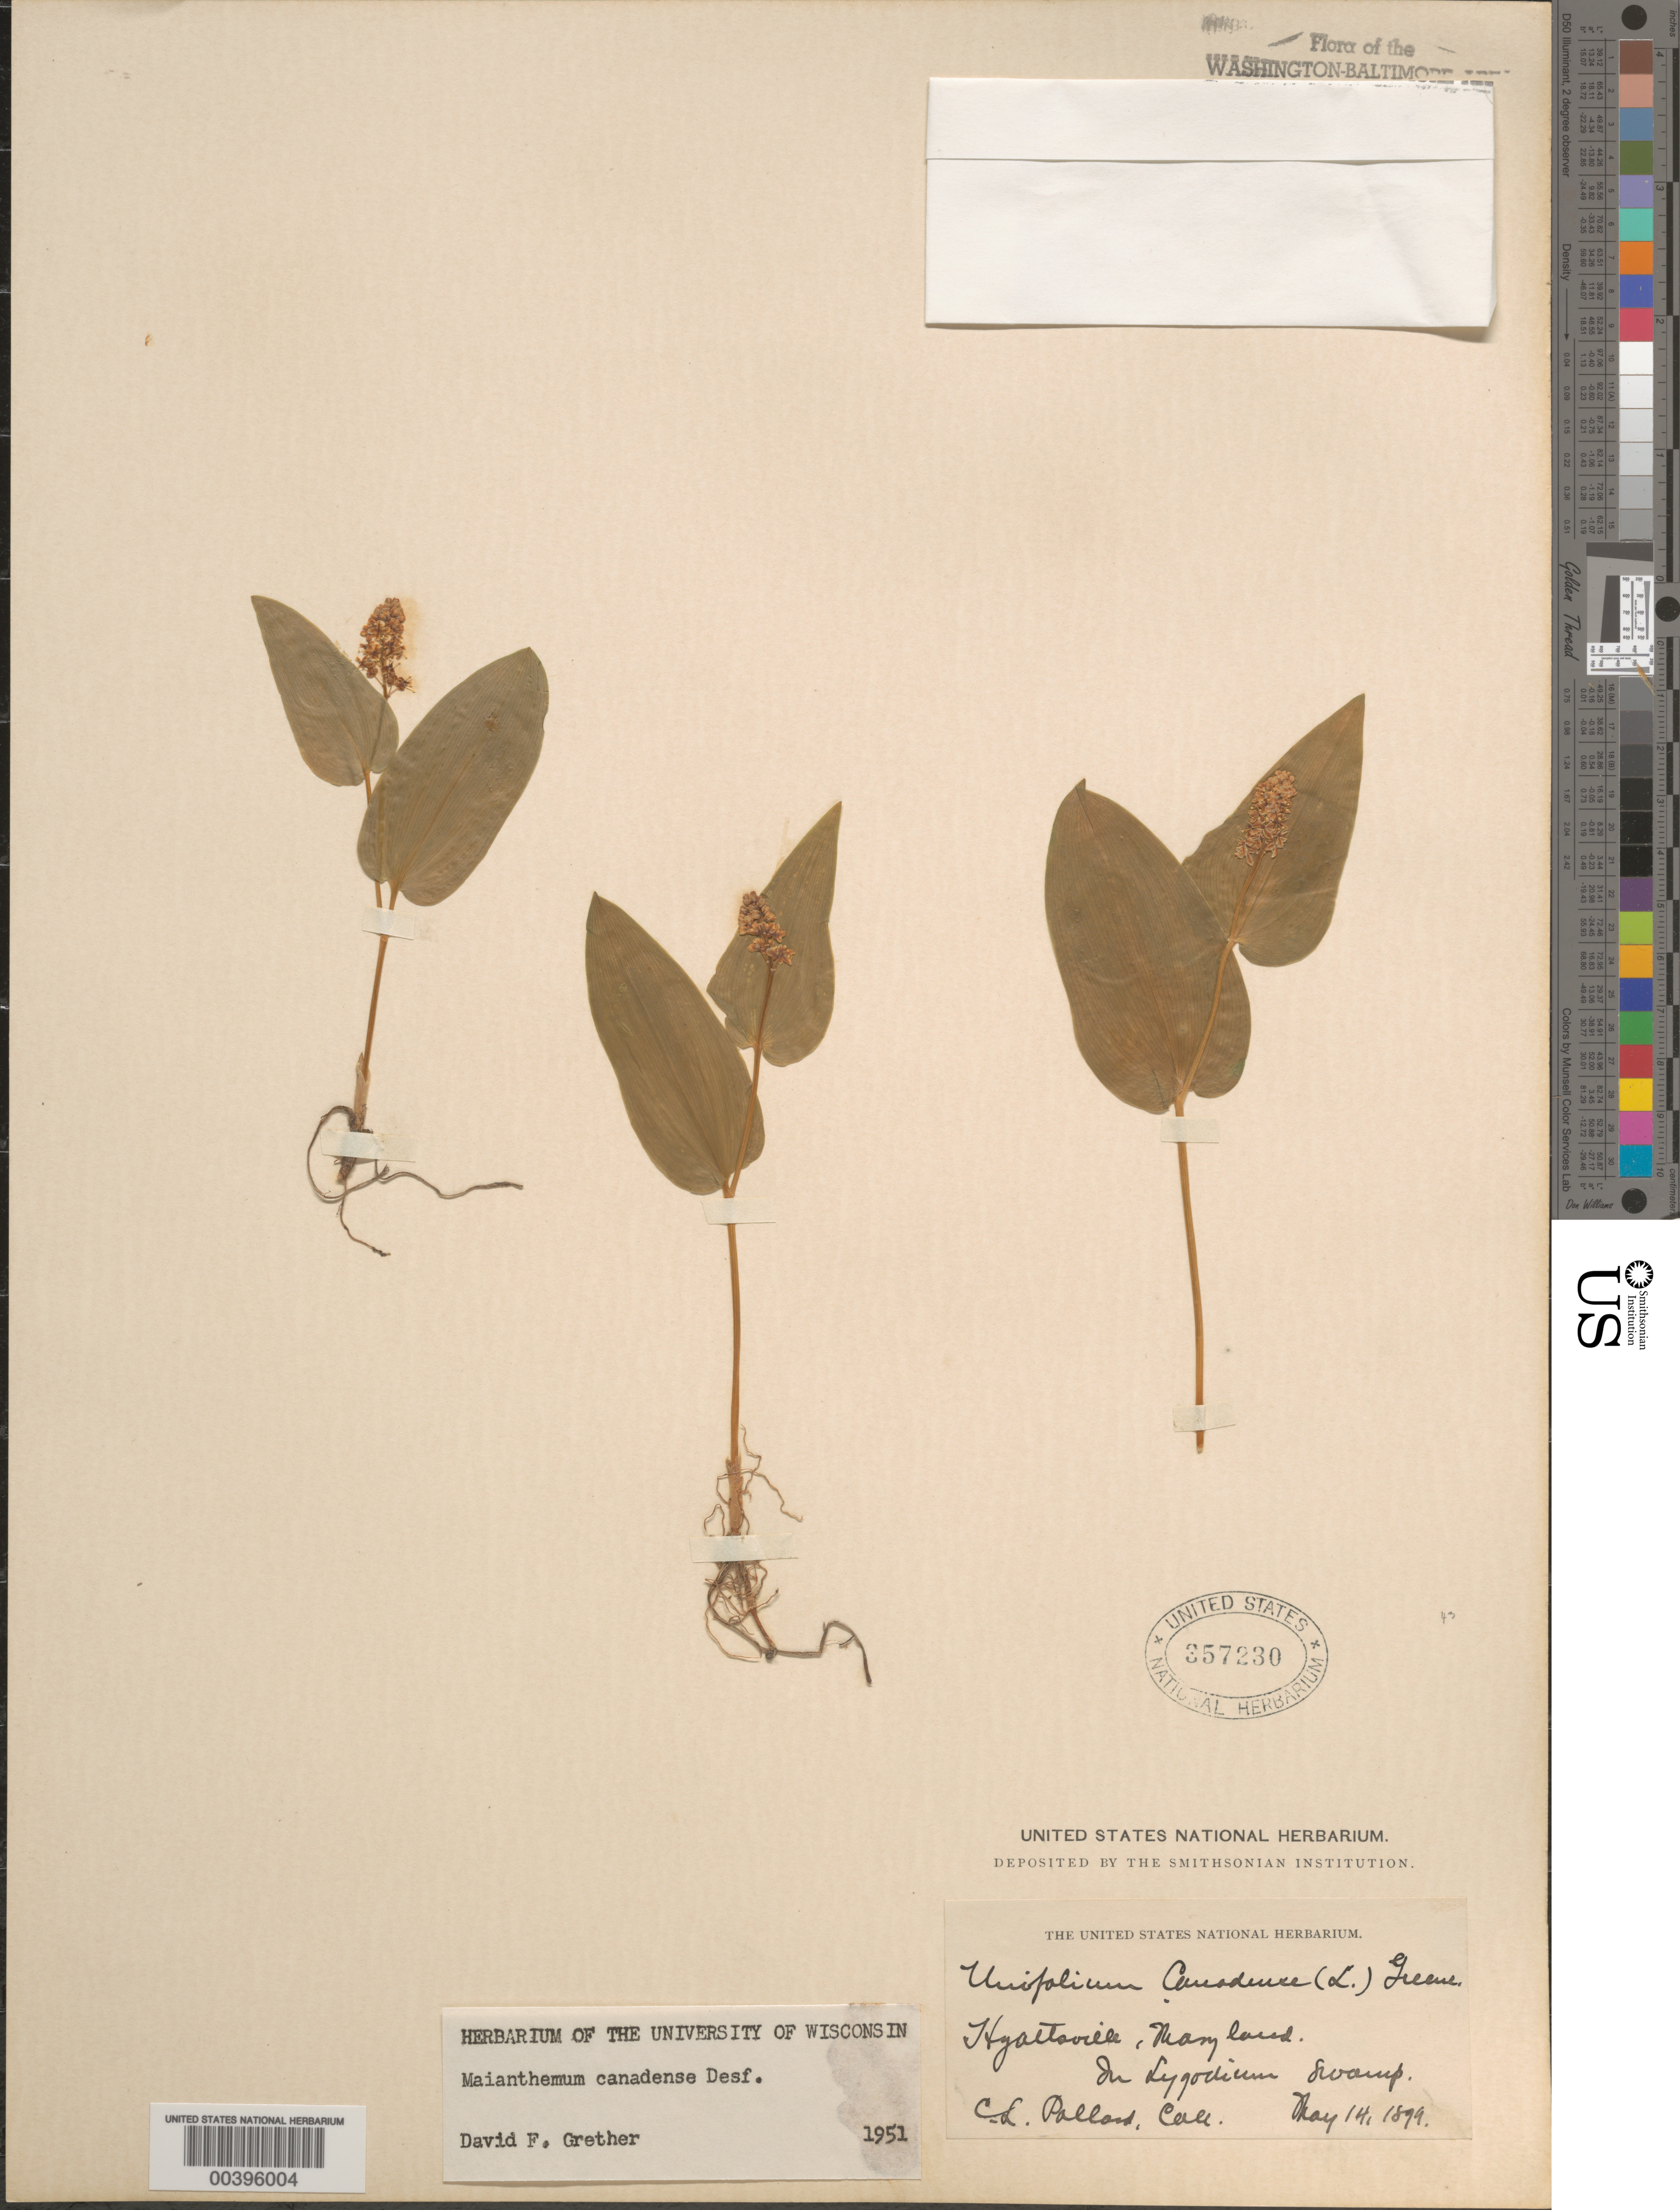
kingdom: Plantae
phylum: Tracheophyta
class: Liliopsida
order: Asparagales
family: Asparagaceae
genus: Maianthemum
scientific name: Maianthemum canadense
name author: Desf.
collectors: C. L. Pollard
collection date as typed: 14 May 1899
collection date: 1899-05-14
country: United States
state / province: Maryland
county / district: Prince George's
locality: Hyattsville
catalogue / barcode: US 357230